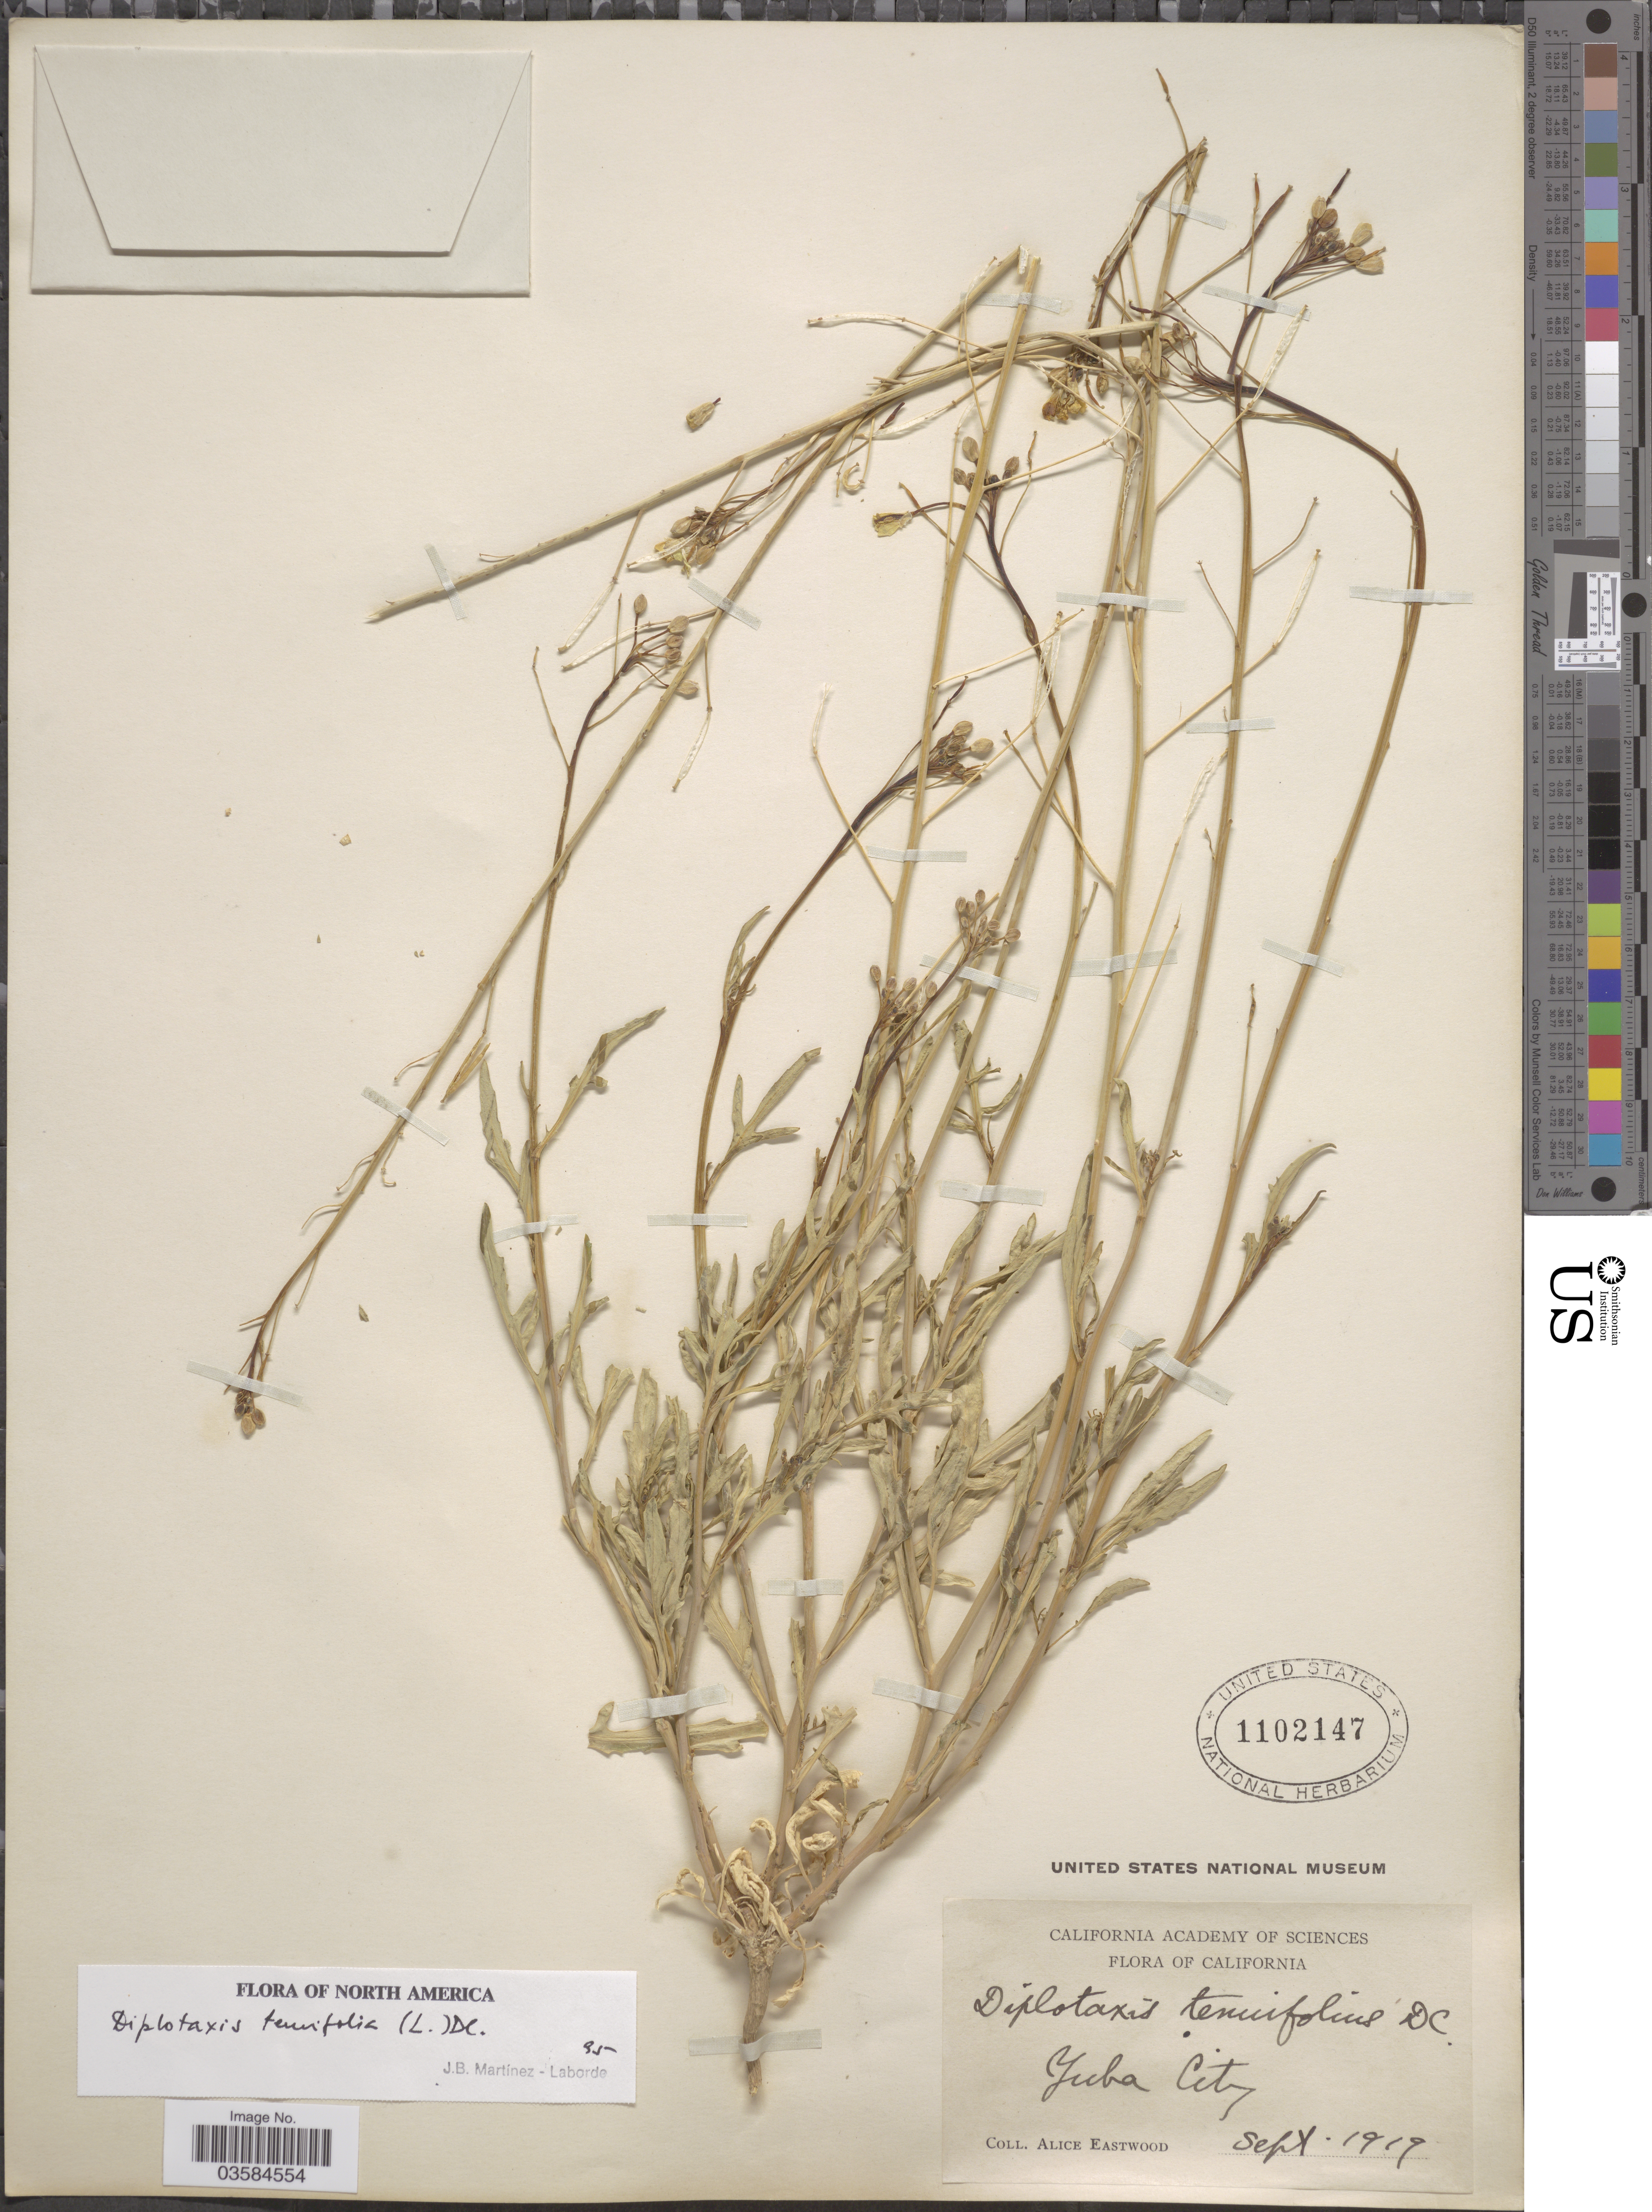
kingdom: Plantae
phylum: Tracheophyta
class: Magnoliopsida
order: Brassicales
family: Brassicaceae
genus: Diplotaxis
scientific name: Diplotaxis tenuifolia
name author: (L.) DC.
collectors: A. Eastwood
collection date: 1919-09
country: United States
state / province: California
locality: Yuba City.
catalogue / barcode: US 1102147